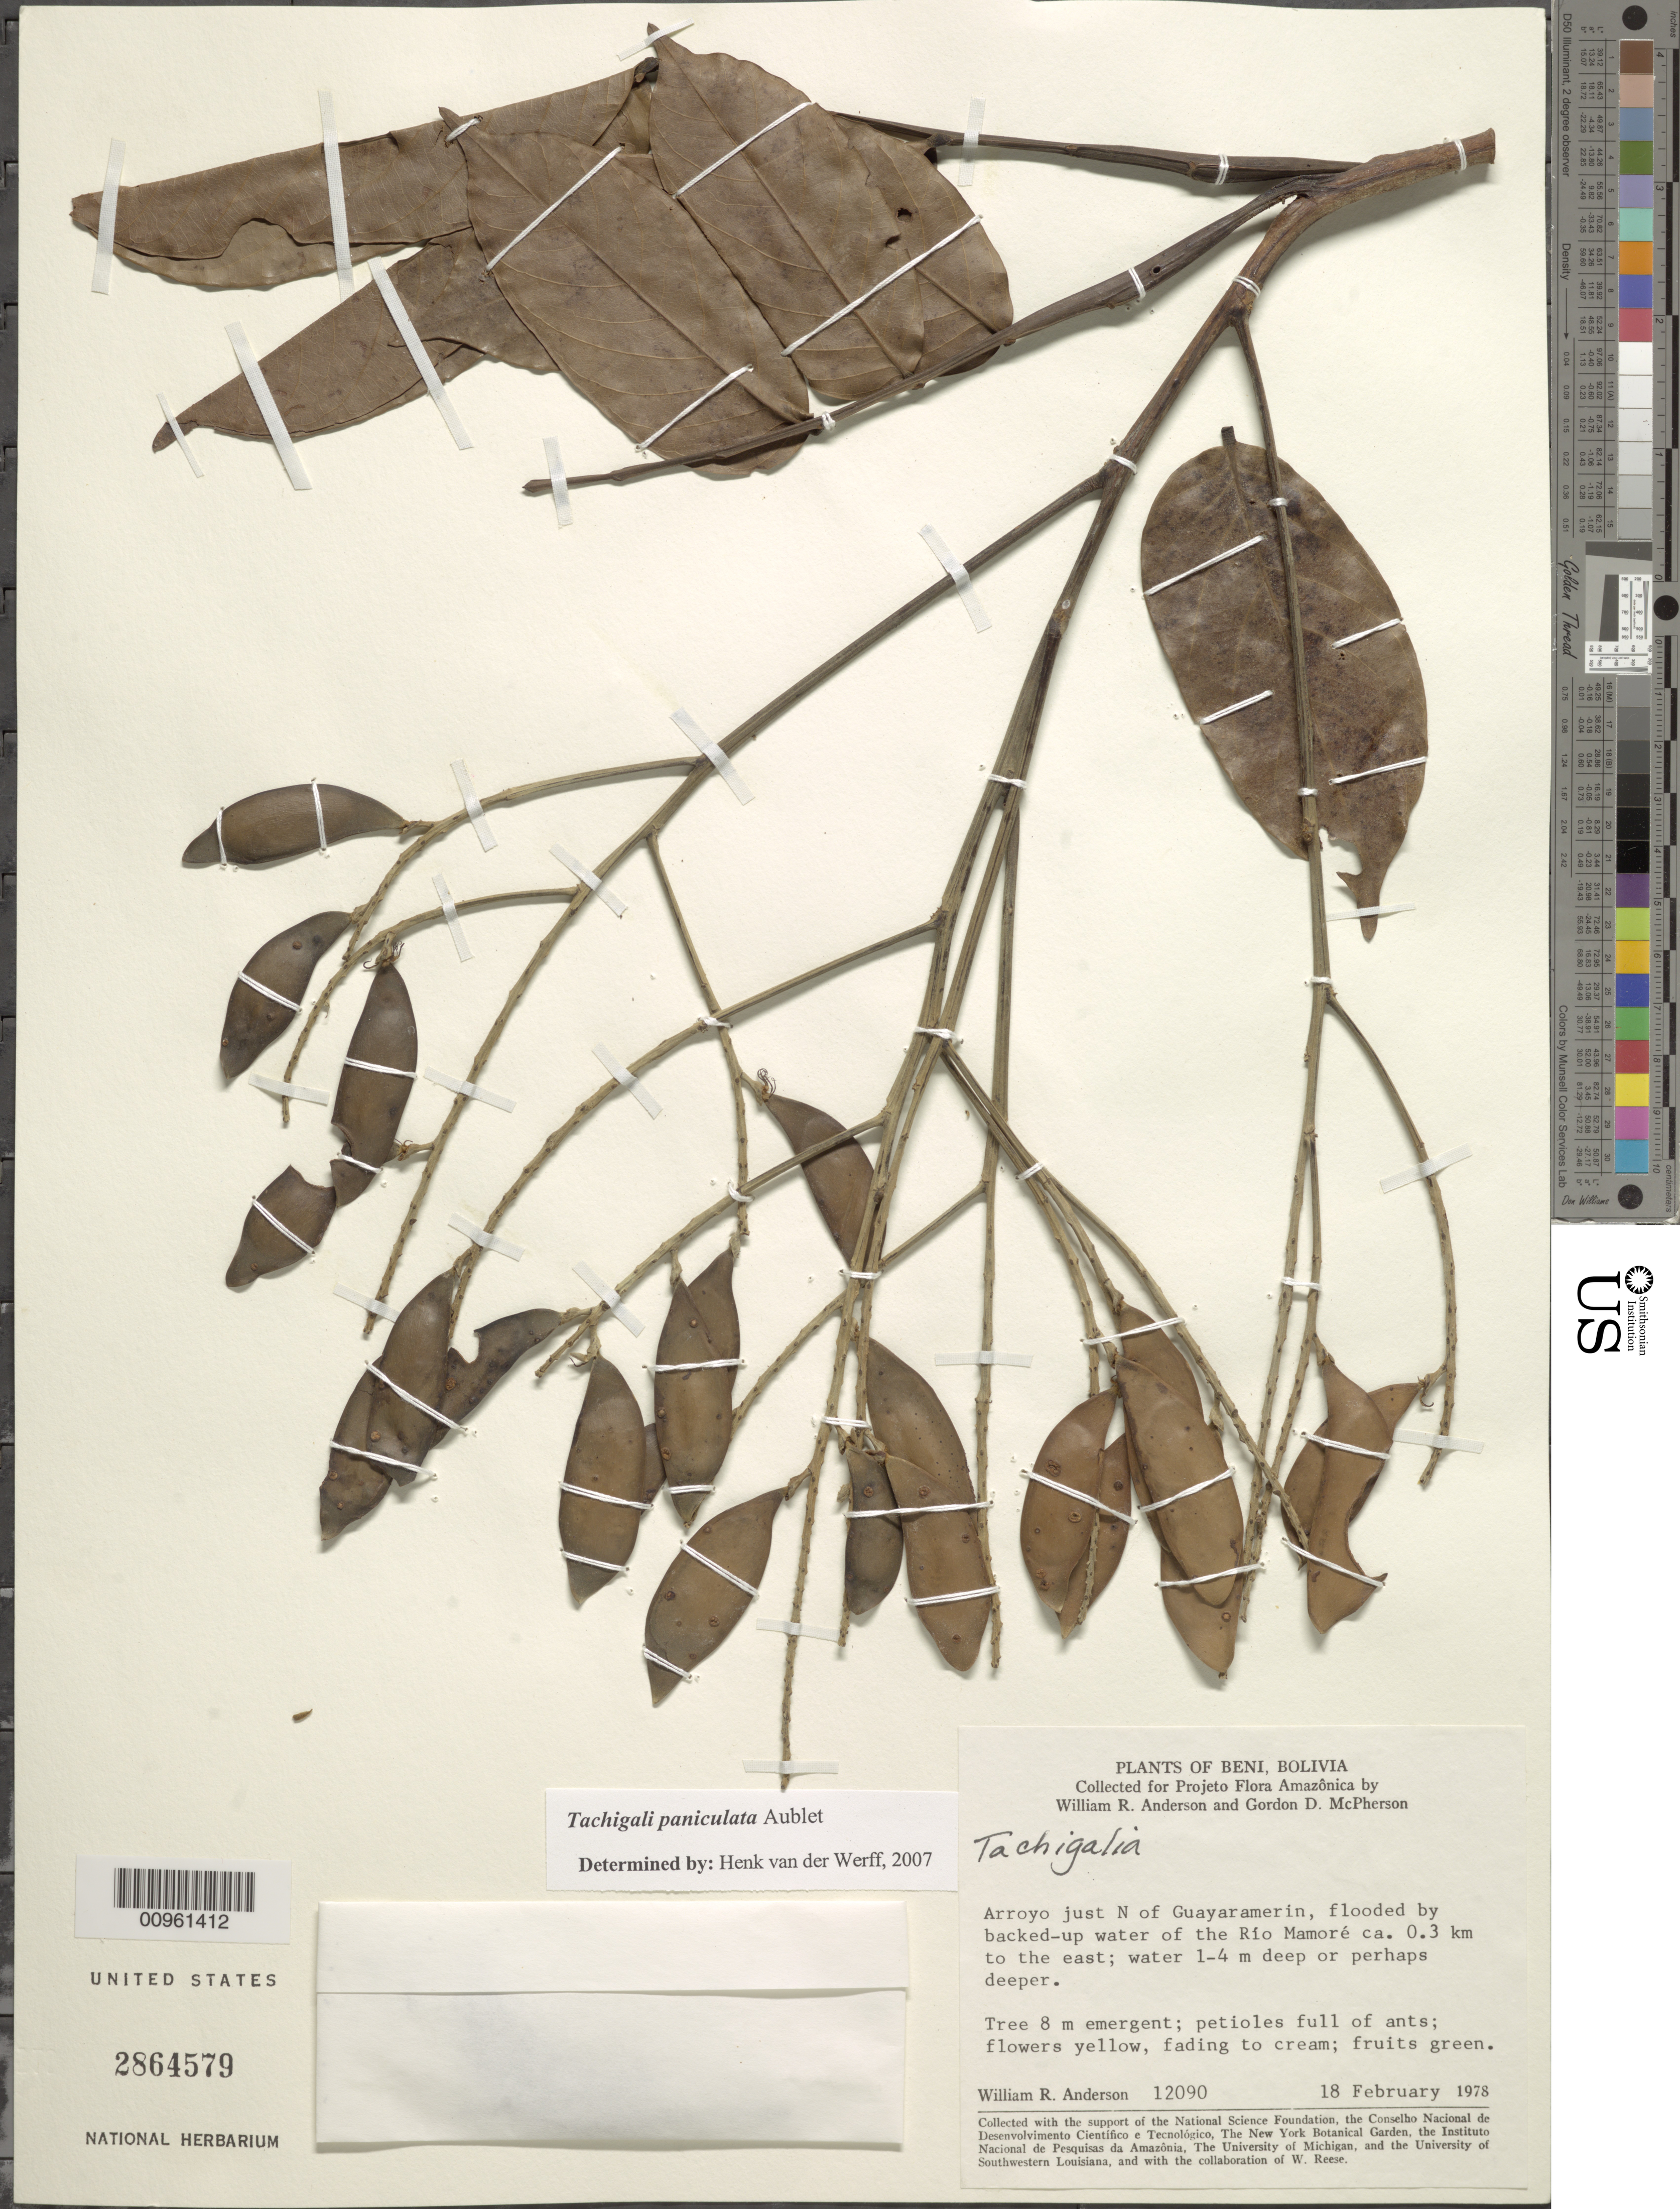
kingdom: Plantae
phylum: Tracheophyta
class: Magnoliopsida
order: Fabales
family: Fabaceae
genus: Tachigali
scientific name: Tachigali paniculata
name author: Aubl.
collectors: W. R. Anderson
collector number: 12090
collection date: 1978-02-18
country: Bolivia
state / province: Beni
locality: Arroyo just N of Guayaramerin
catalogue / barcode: US 2864579